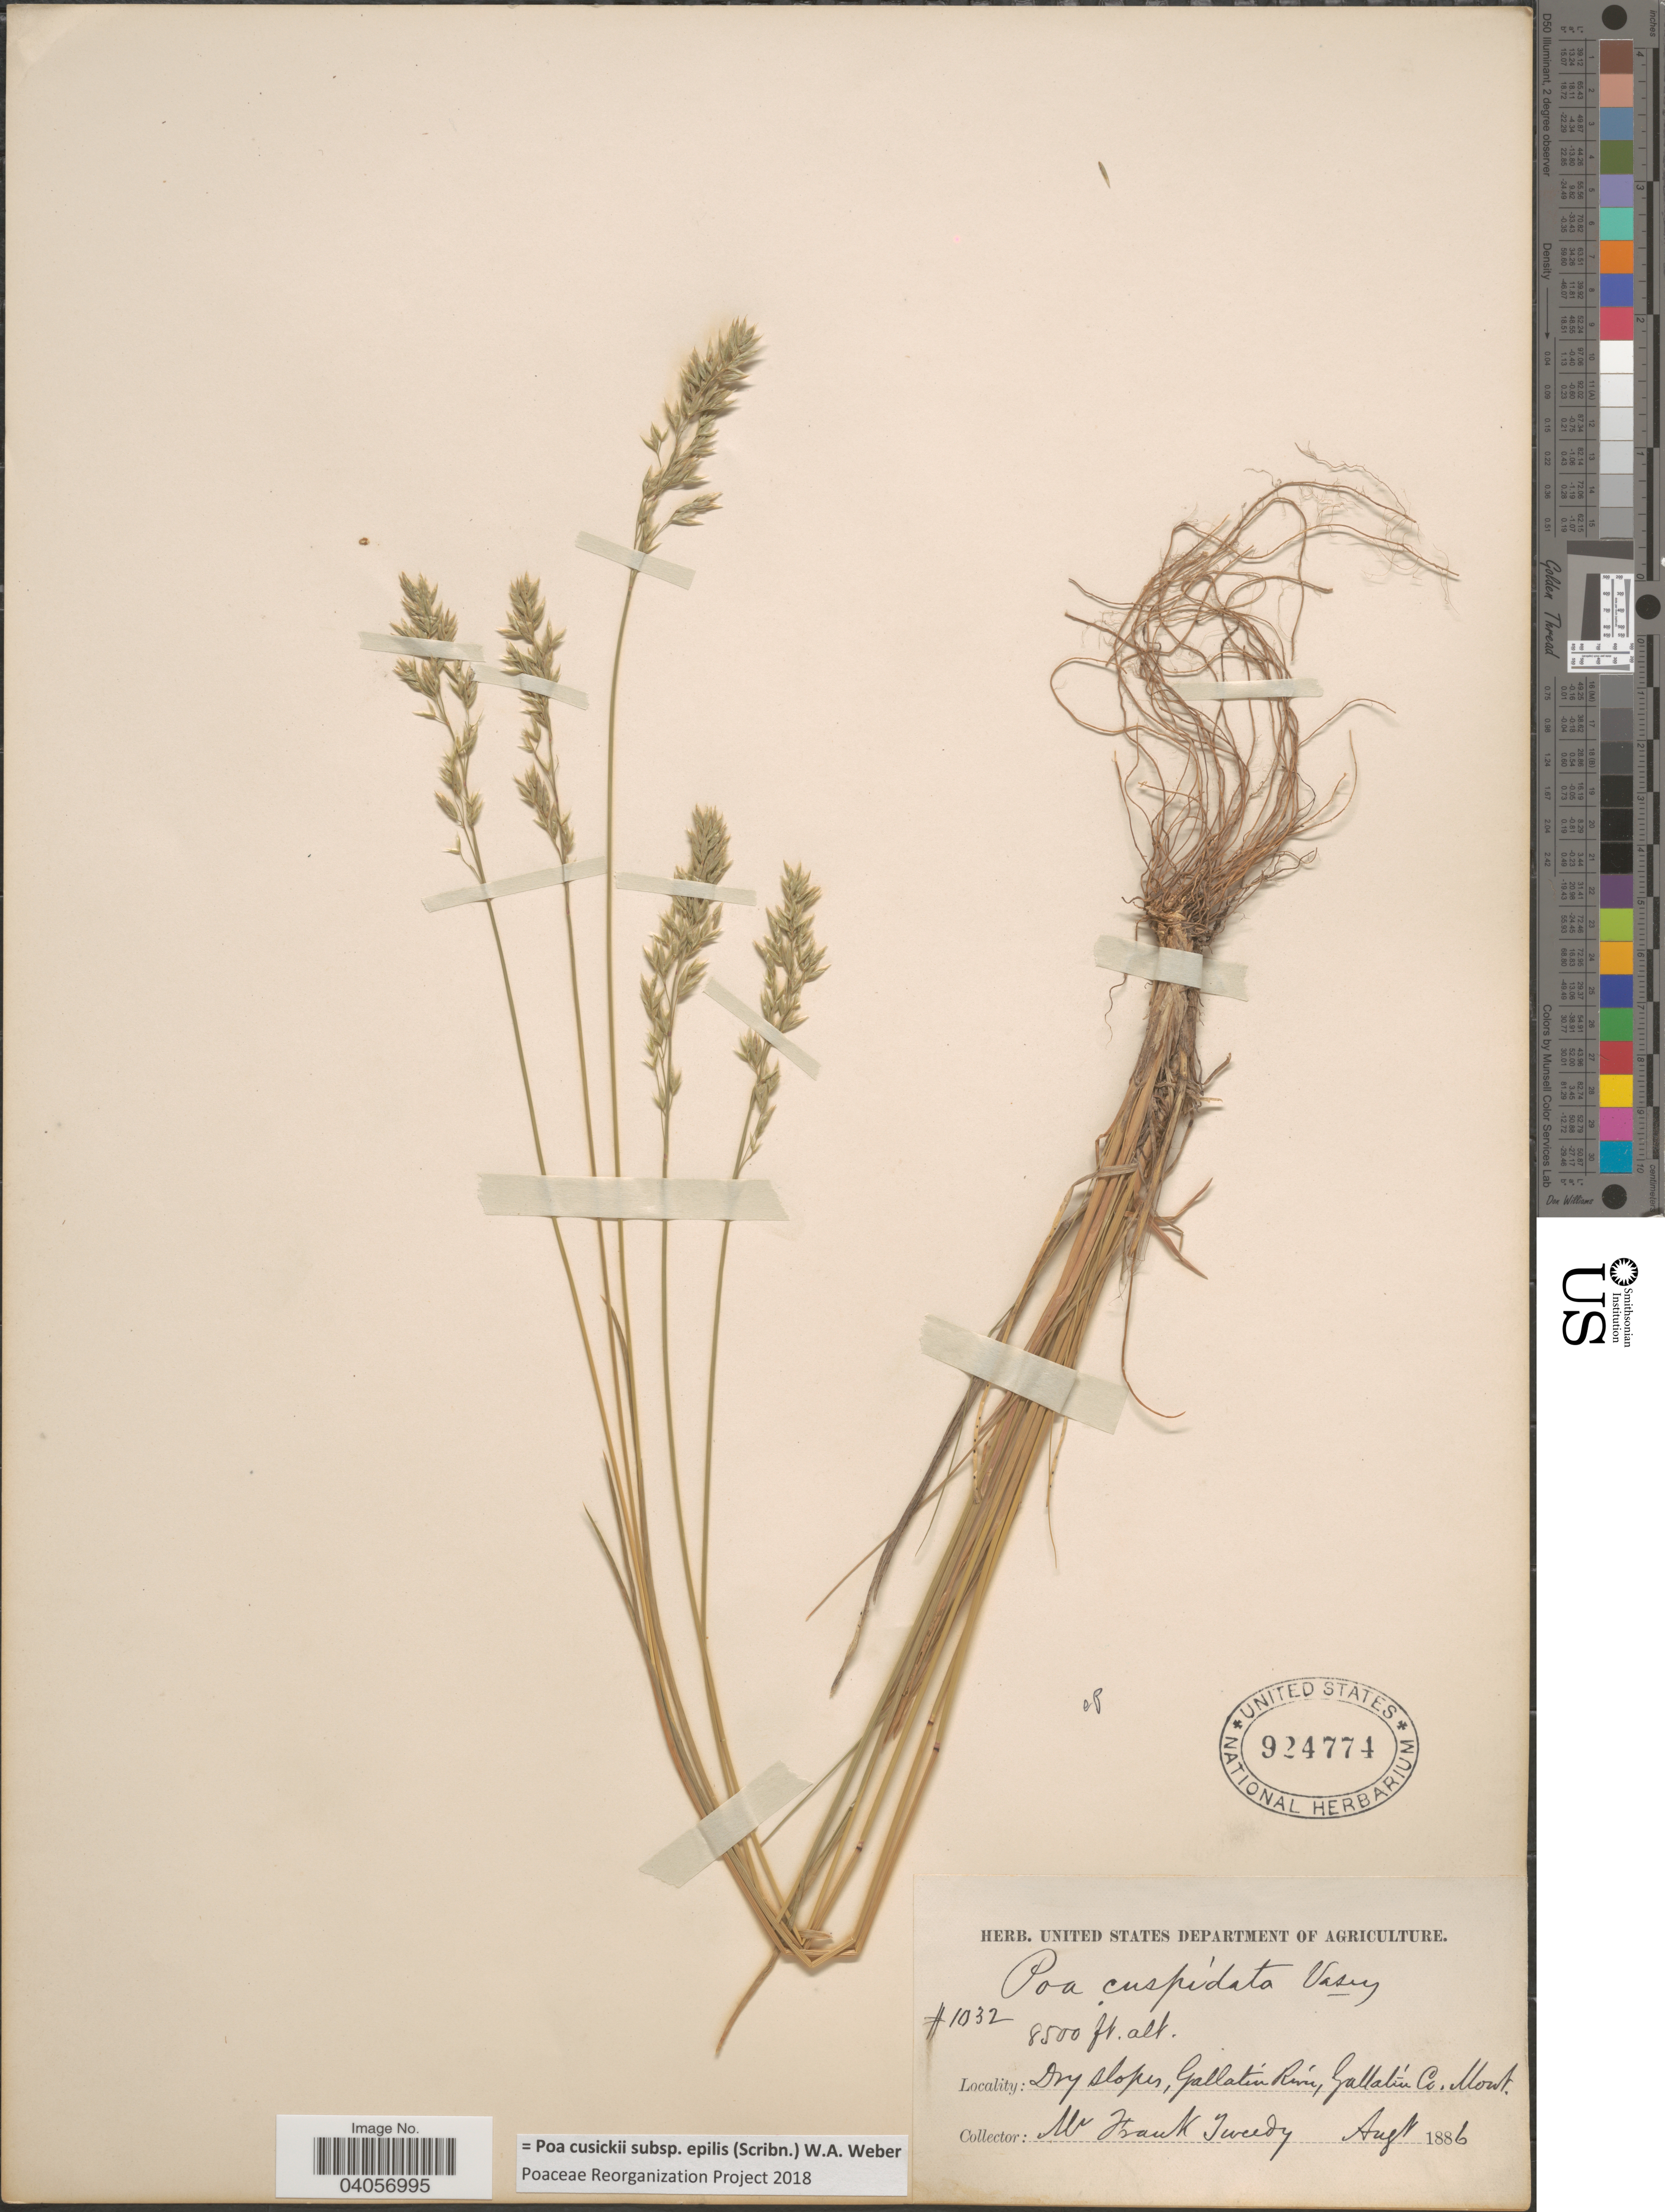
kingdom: Plantae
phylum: Tracheophyta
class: Liliopsida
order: Poales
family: Poaceae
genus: Poa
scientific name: Poa cusickii subsp. epilis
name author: (Scribn.) W.A. Weber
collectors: F. Tweedy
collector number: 1032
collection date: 1886-08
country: United States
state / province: Montana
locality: Dry slopes, Gallatin River, Gallatin Co.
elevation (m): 2591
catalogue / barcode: US 924774